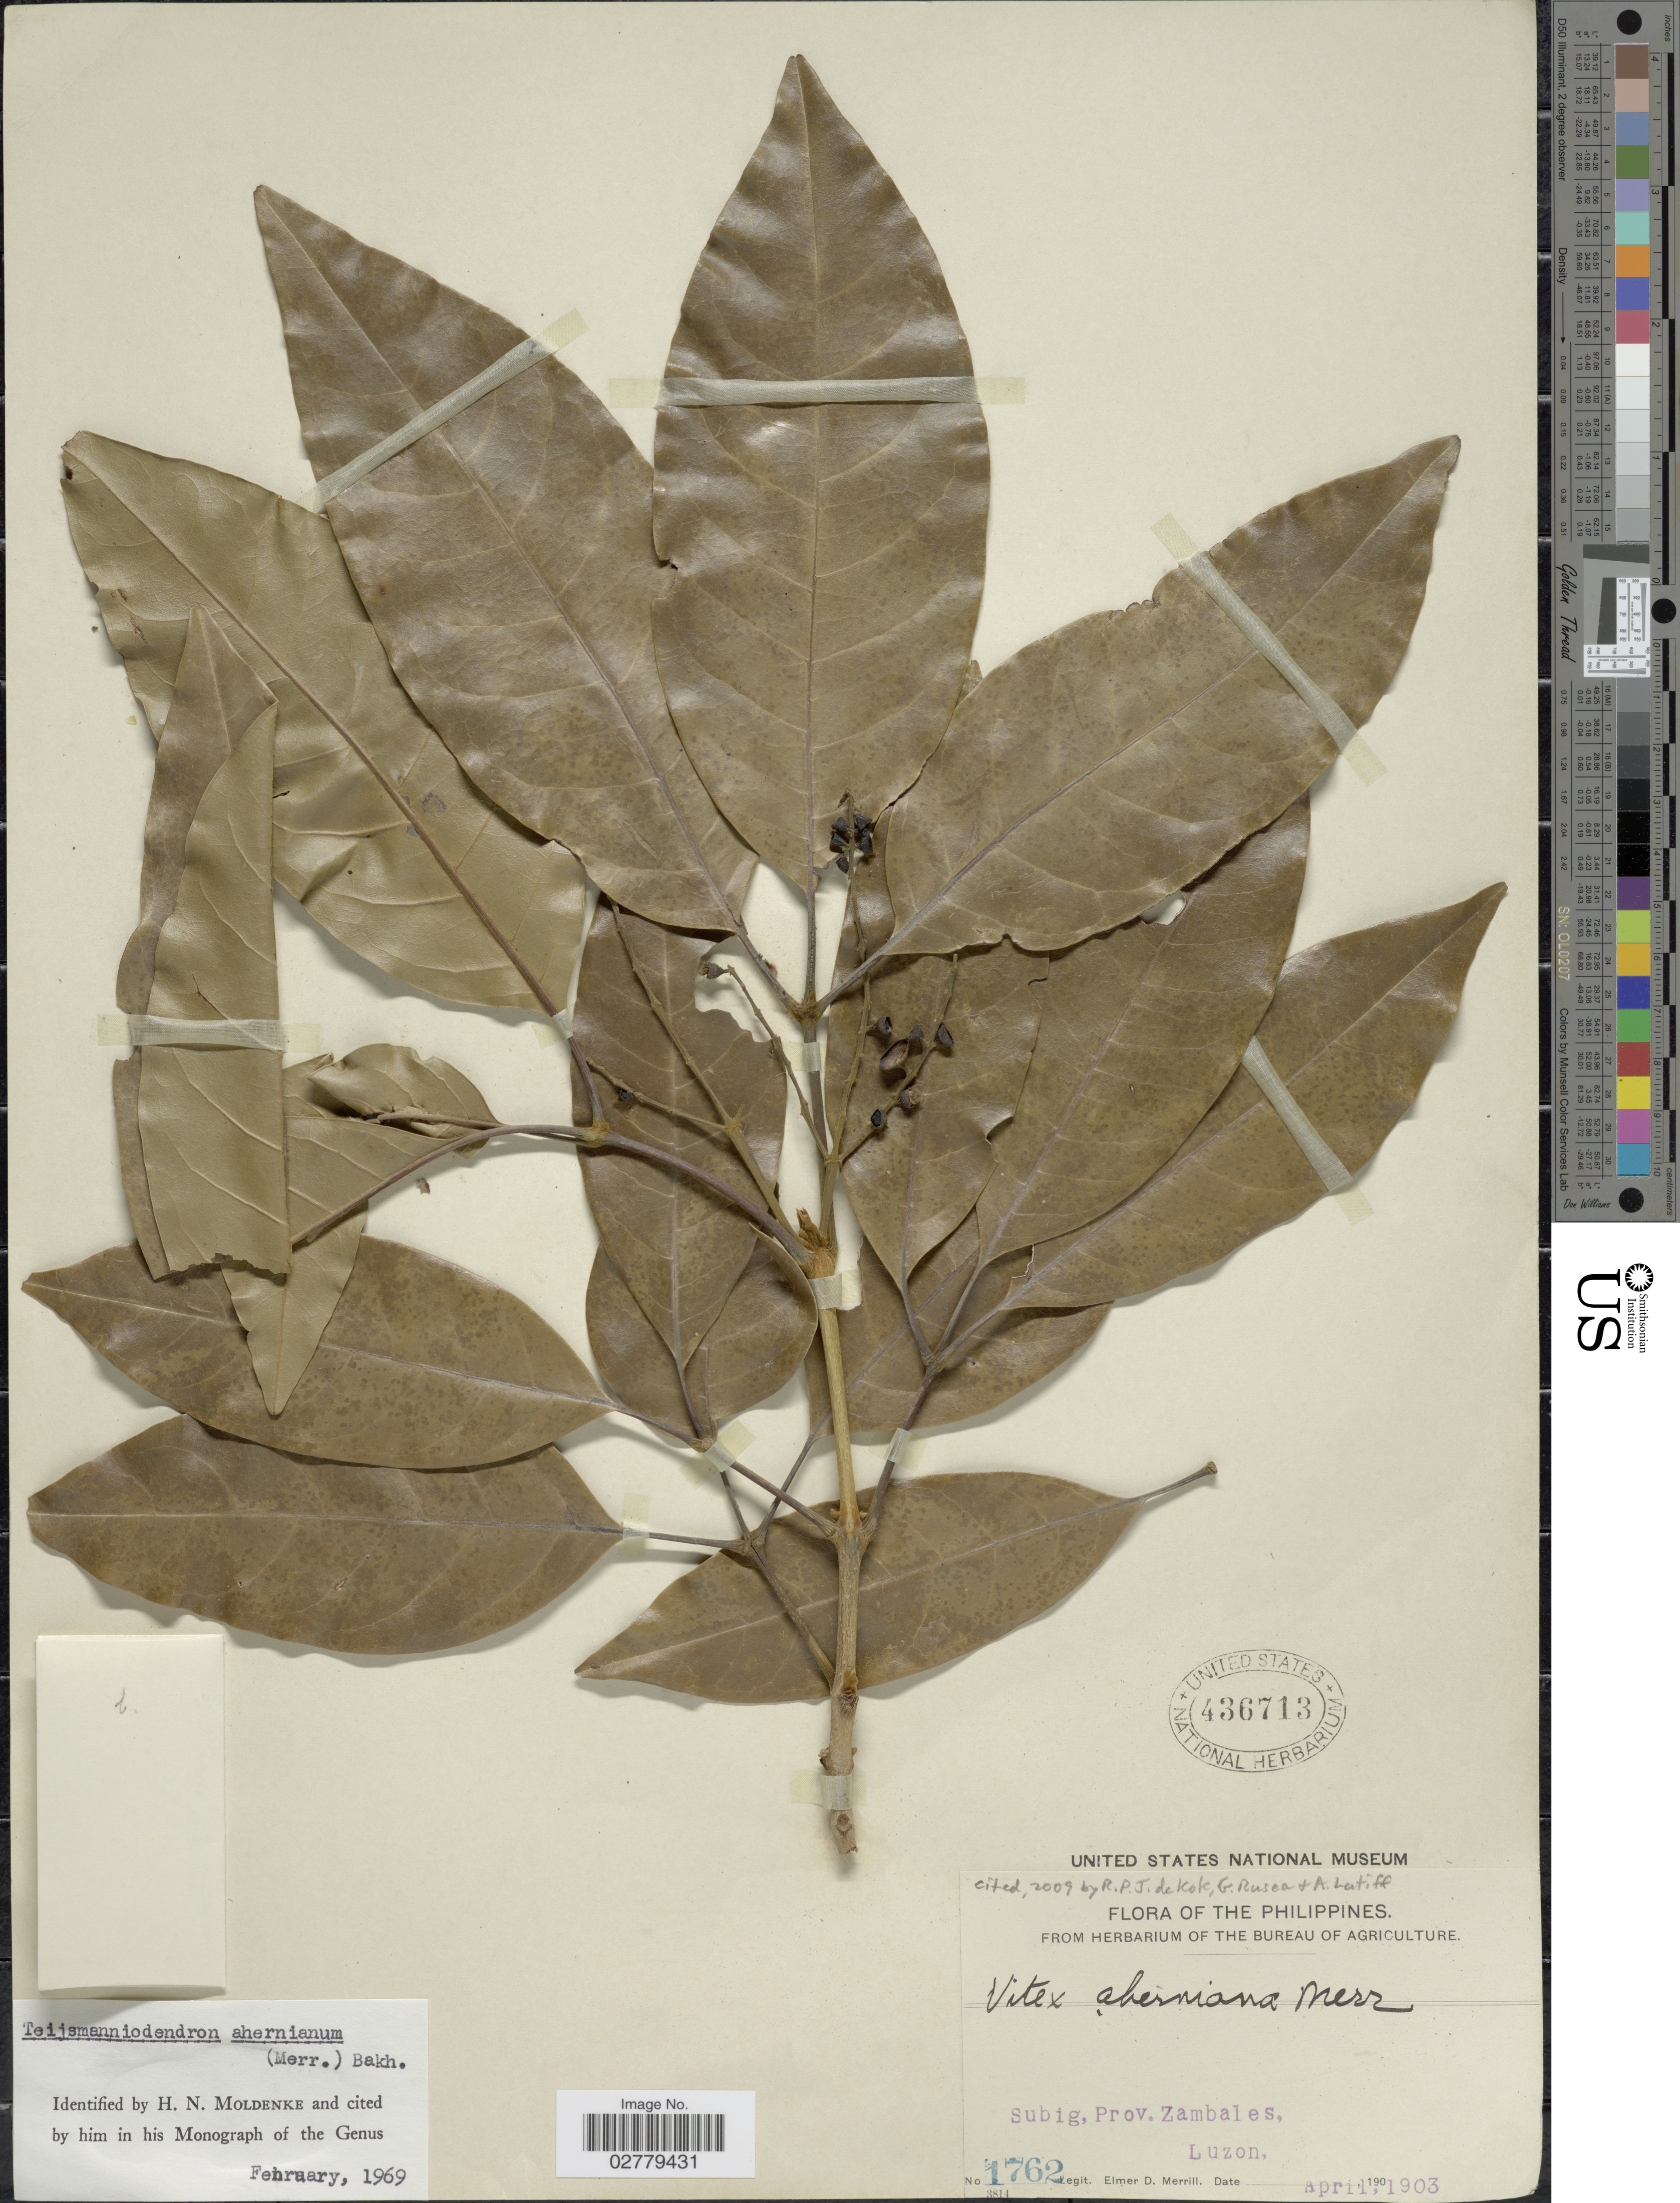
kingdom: Plantae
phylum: Tracheophyta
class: Magnoliopsida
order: Lamiales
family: Lamiaceae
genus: Teijsmanniodendron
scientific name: Teijsmanniodendron ahernianum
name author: (Merr.) Bakh.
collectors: E. D. Merrill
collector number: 1762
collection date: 1903-04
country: Philippines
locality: Subig, Prov. Zambales, Luzon.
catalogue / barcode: US 436713